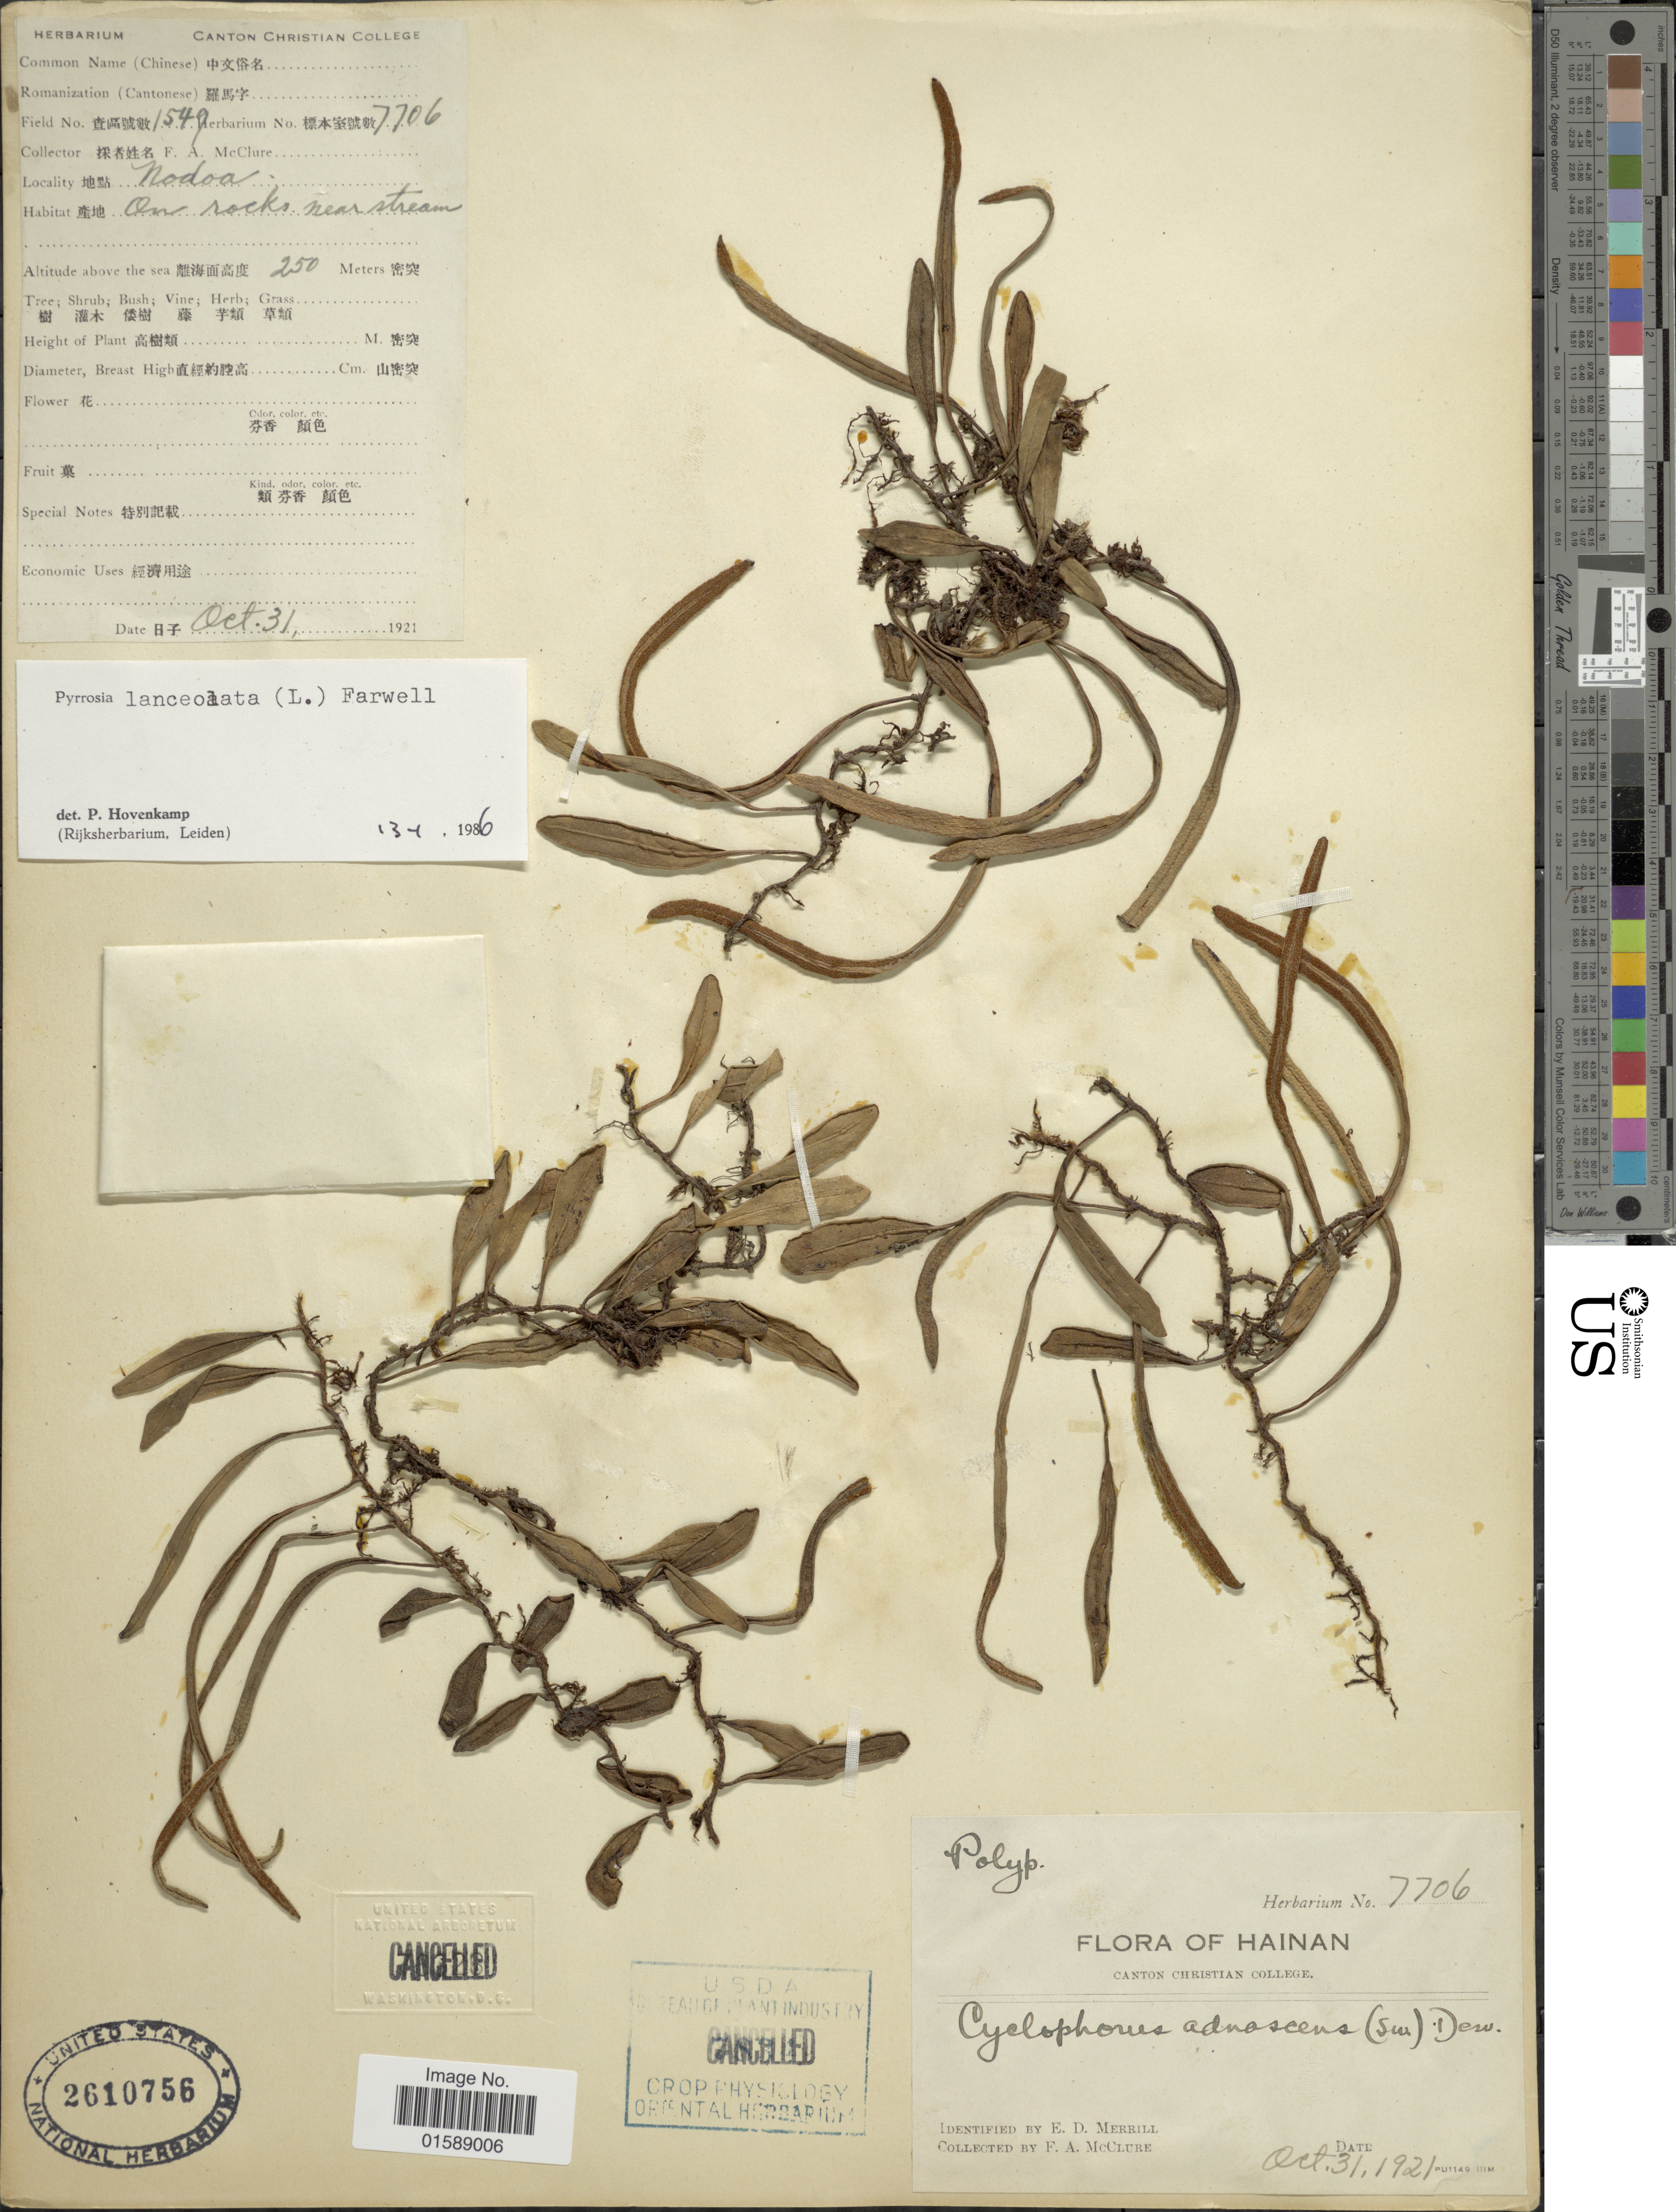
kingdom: Plantae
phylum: Tracheophyta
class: Polypodiopsida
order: Polypodiales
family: Polypodiaceae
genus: Pyrrosia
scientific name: Pyrrosia lanceolata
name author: (L.) Farw.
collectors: F. A. McClure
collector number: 1549/7706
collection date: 1921-10-31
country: China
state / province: Hainan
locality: Nodoa. On rocks near stream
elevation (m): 250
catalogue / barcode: US 2610756